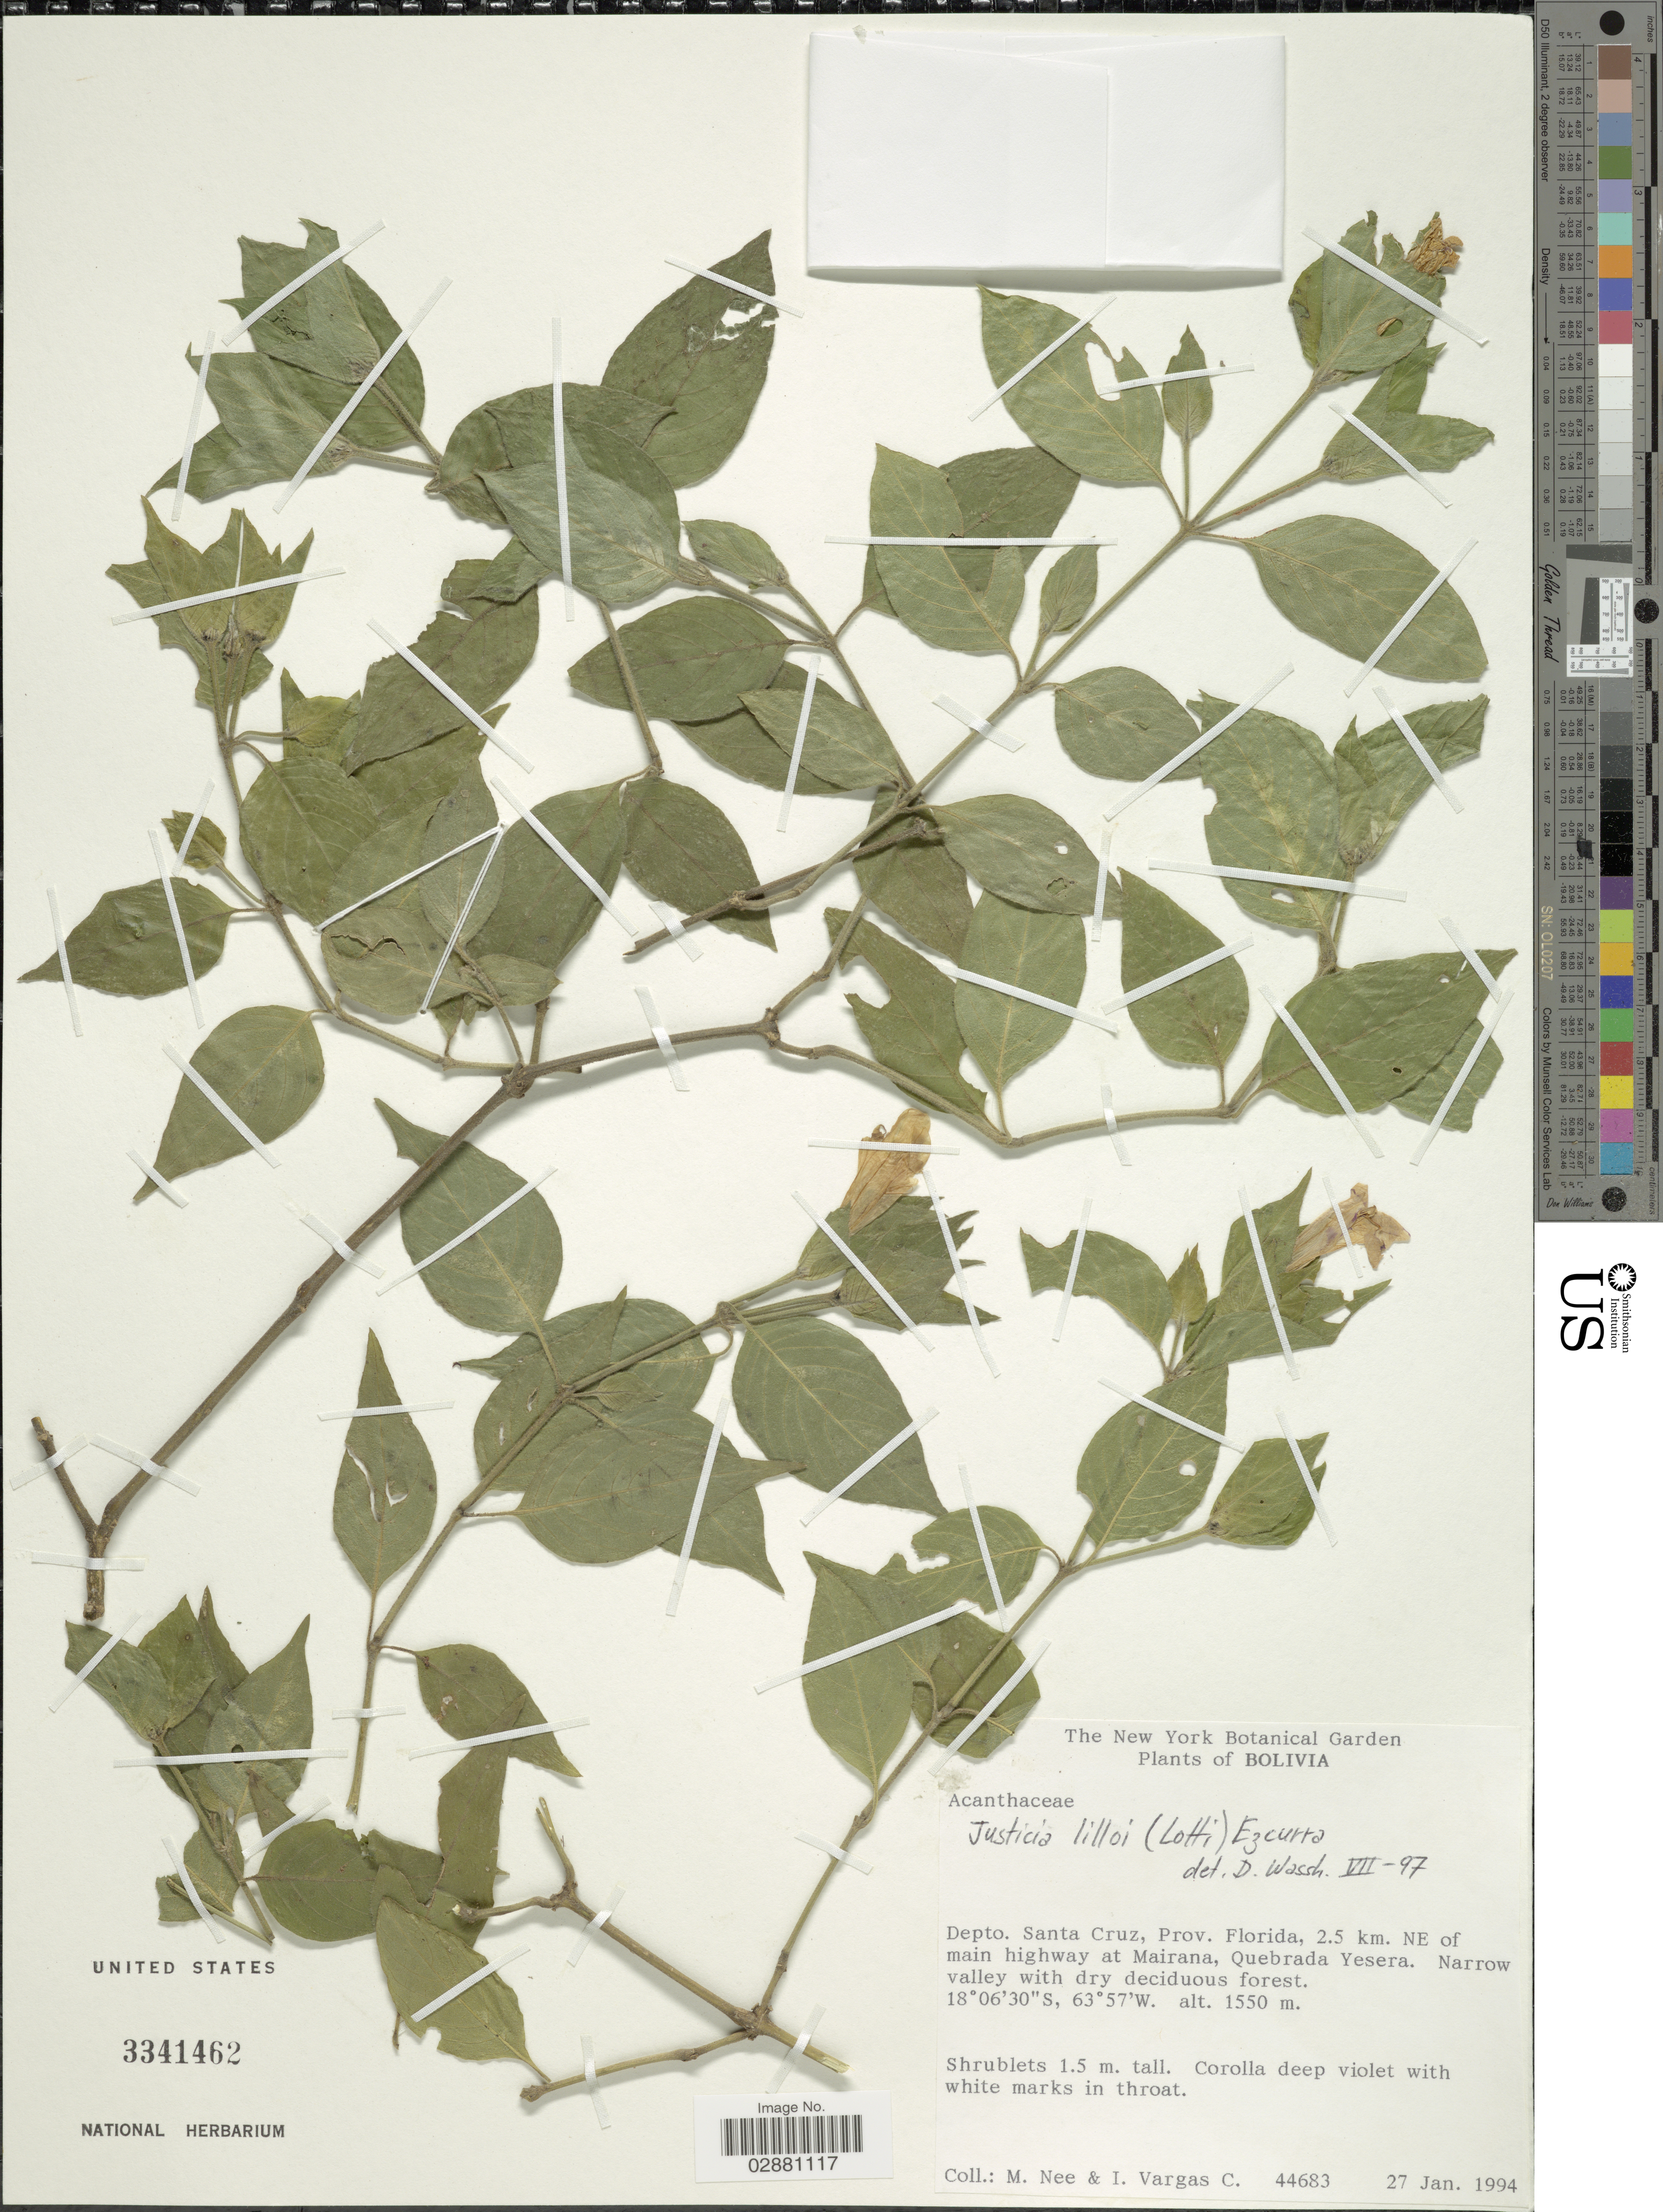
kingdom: Plantae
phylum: Tracheophyta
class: Magnoliopsida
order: Lamiales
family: Acanthaceae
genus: Justicia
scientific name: Justicia thunbergioides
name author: (Lindau) Leonard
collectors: M. Nee & I. Vargas C.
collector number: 44683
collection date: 1994-01-27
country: Bolivia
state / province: Santa Cruz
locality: Depto. Santa Cruz, Prov. Florida, 2.5 km. NE of main highway at Mairana, Quebrada Yesera.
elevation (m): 1550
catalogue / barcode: US 3341462